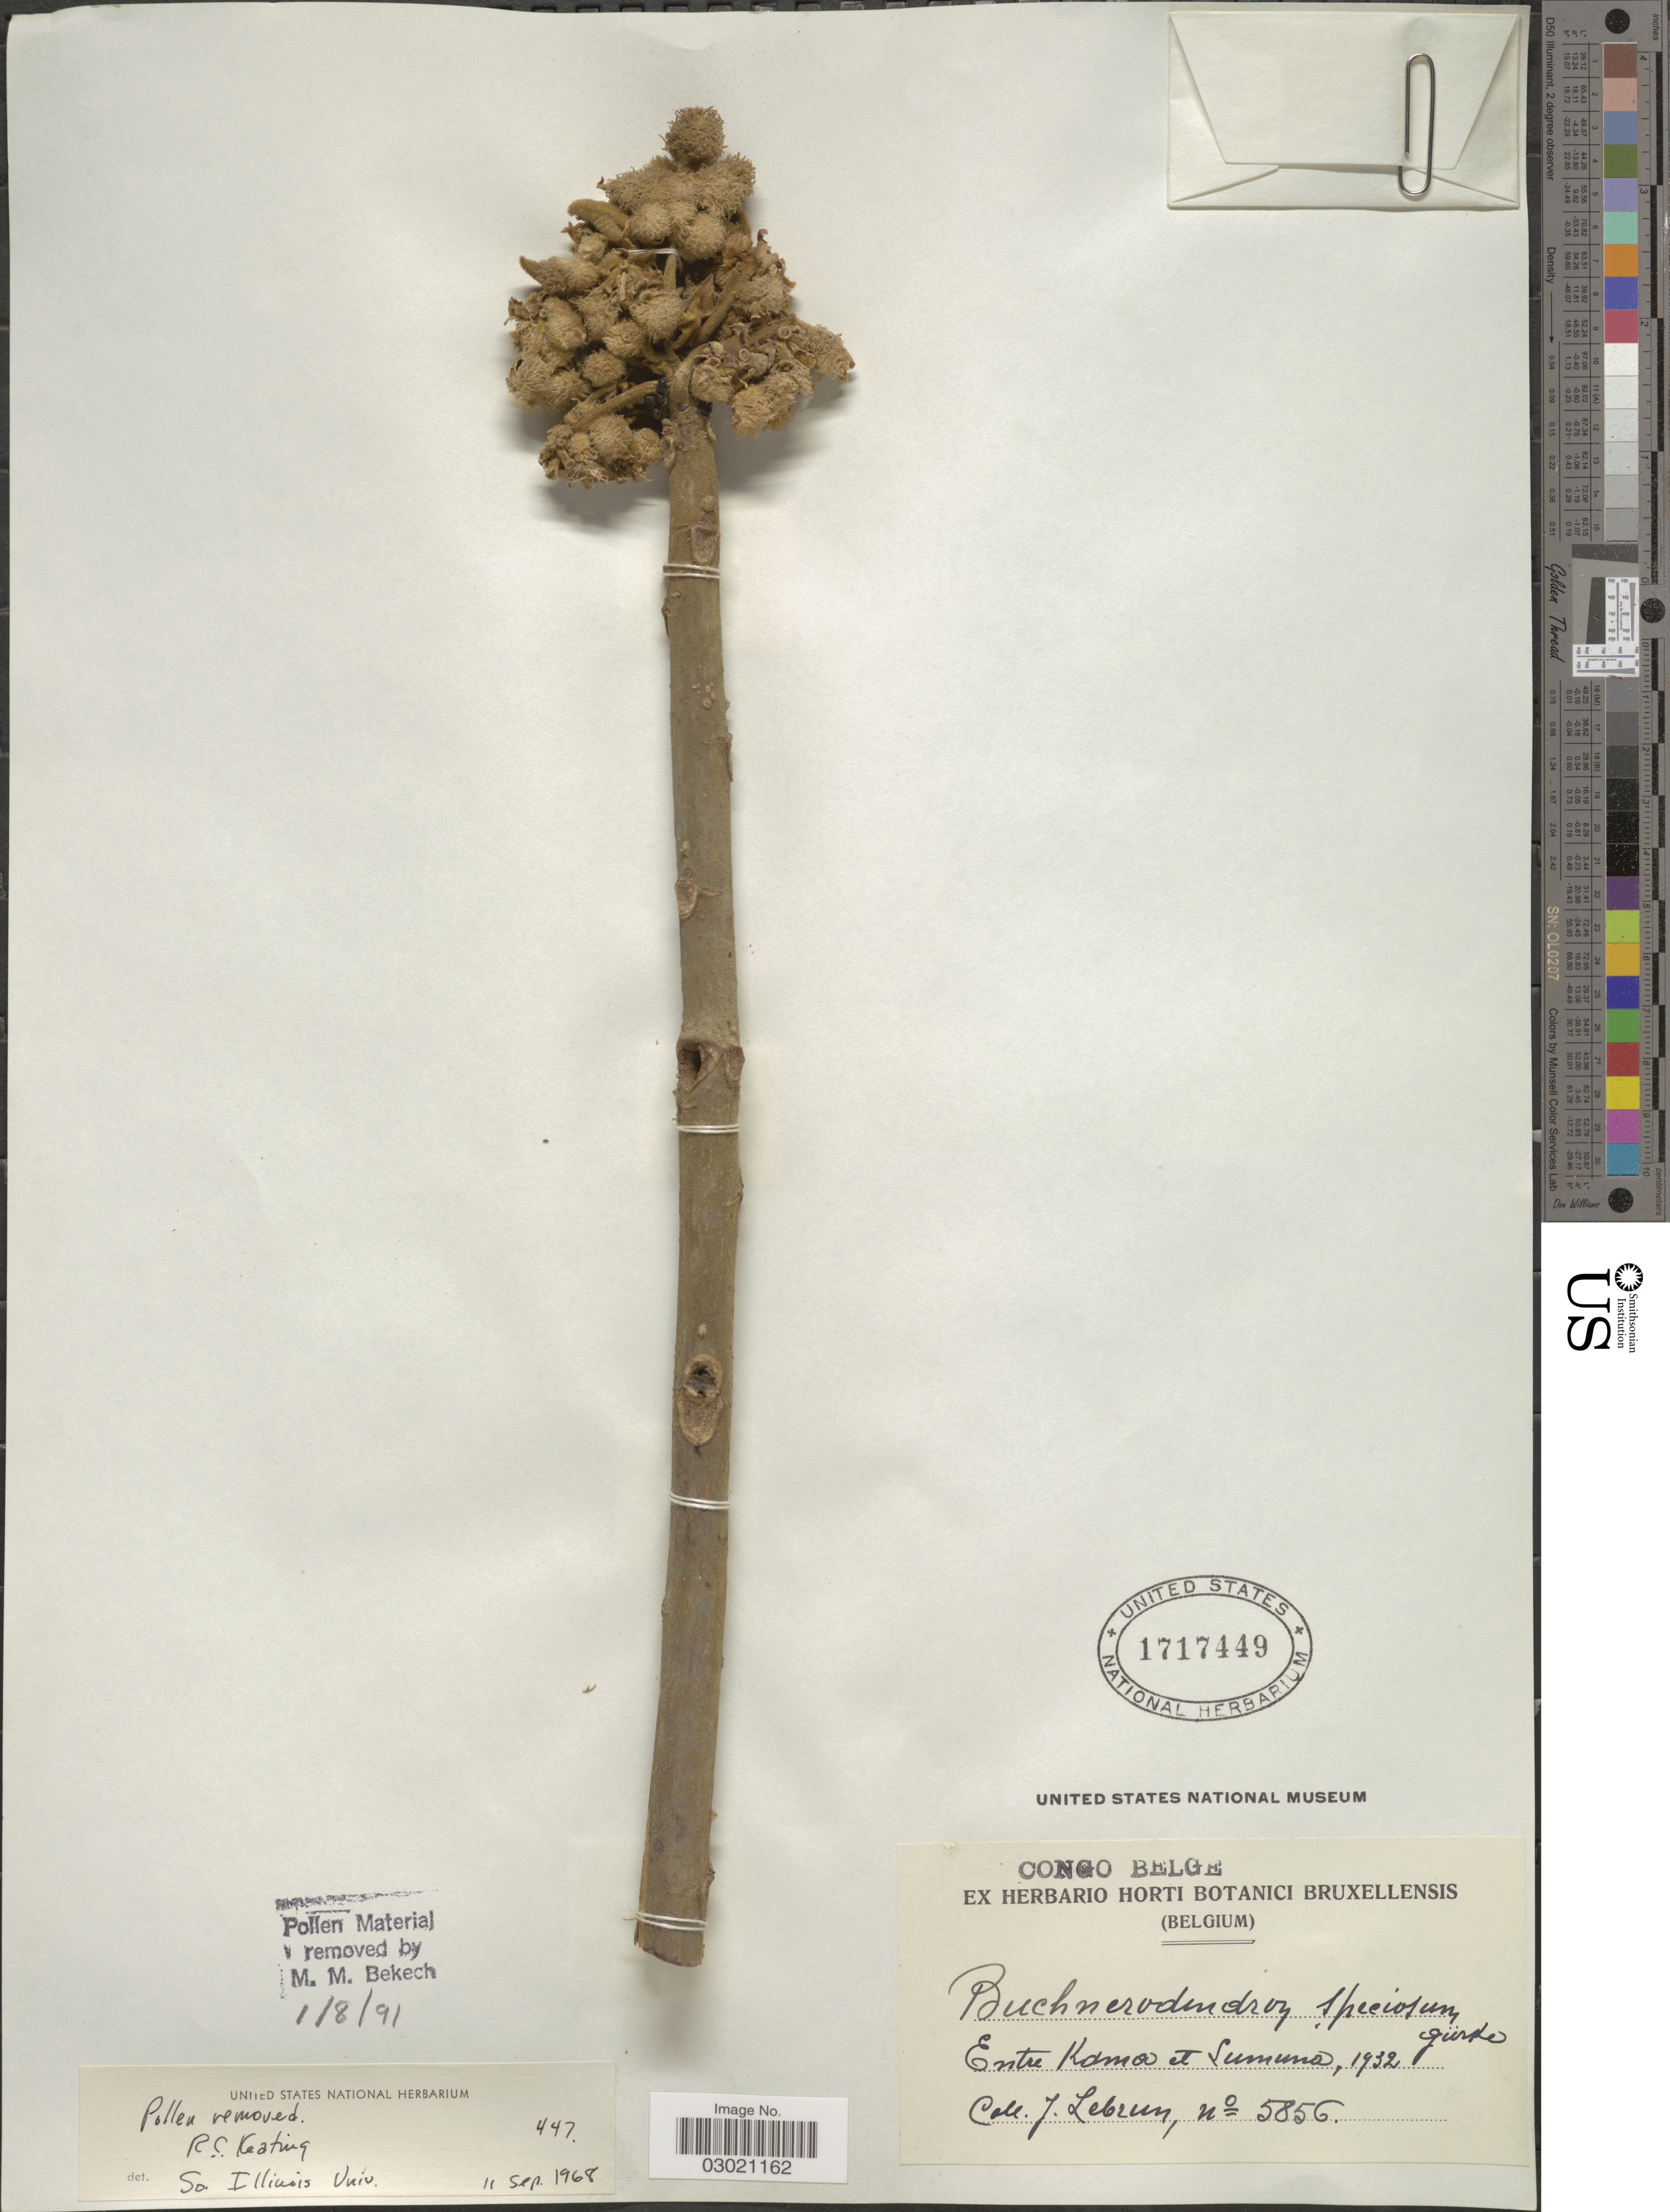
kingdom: Plantae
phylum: Tracheophyta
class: Magnoliopsida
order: Malpighiales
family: Achariaceae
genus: Buchnerodendron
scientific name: Buchnerodendron speciosum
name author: Gürke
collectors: J. A. Lebrun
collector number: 5856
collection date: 1932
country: Congo, Democratic Republic of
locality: Entre Kama et Lumuna.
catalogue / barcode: US 1717449